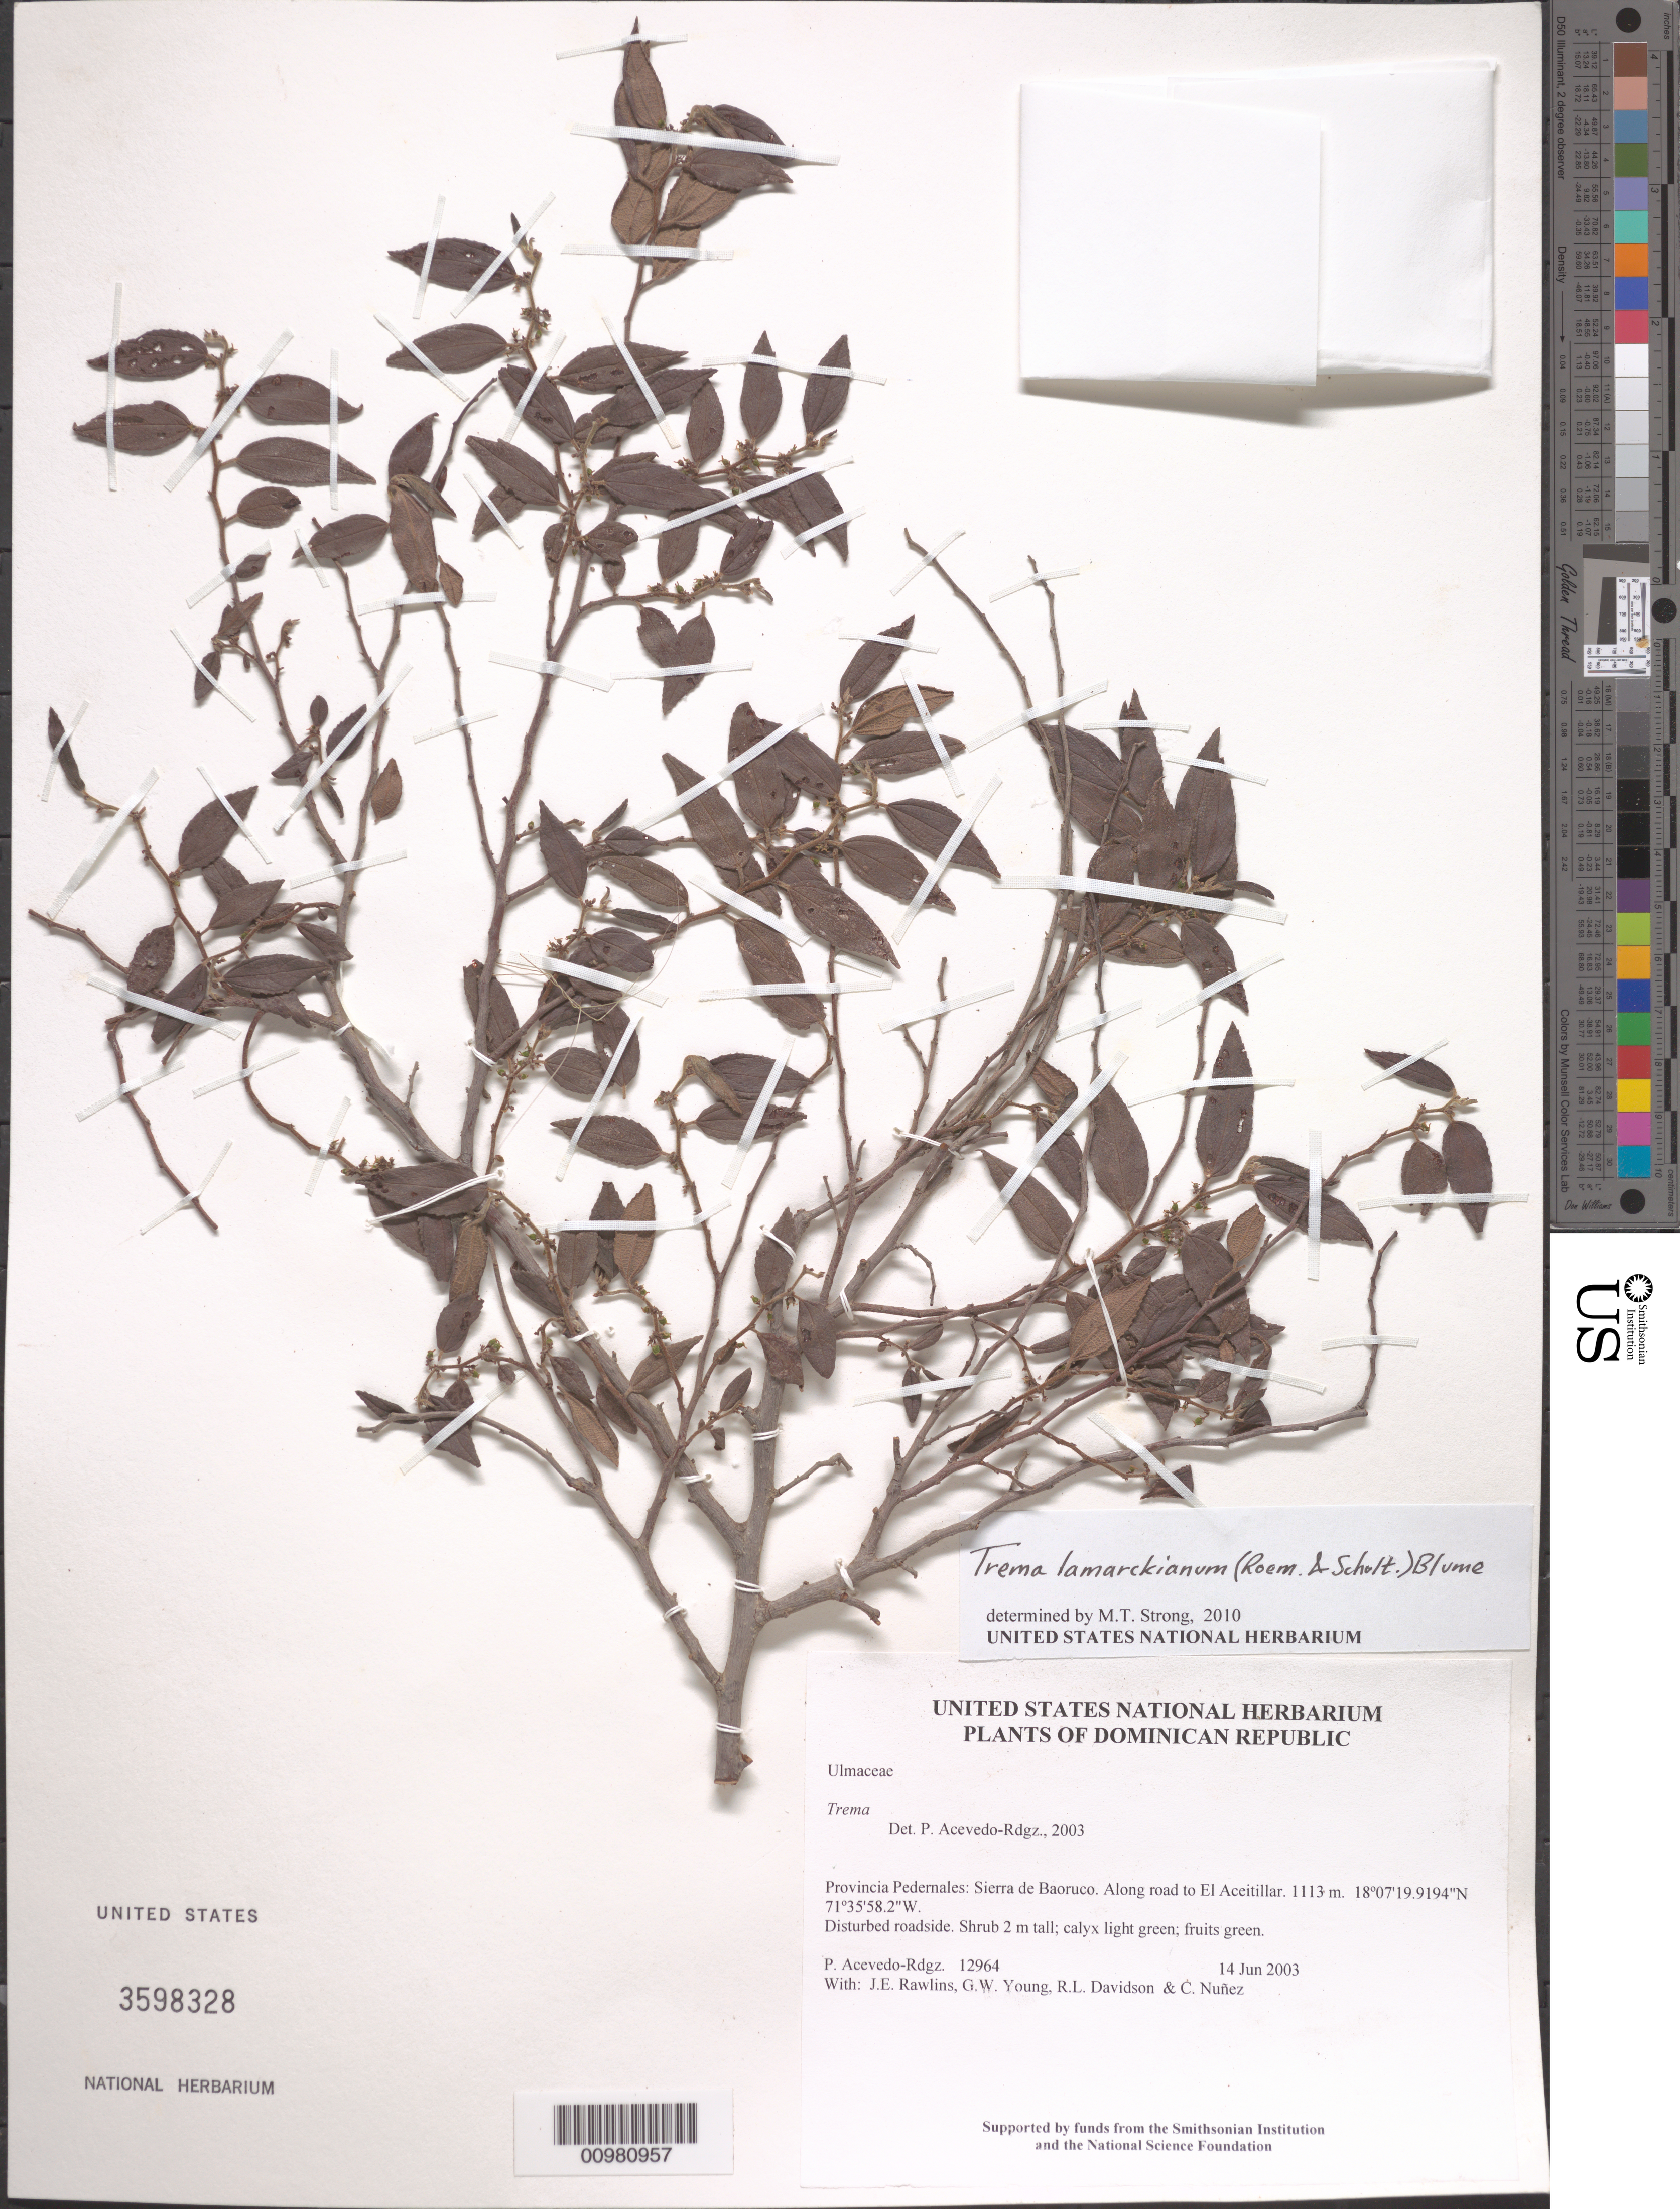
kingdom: Plantae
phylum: Tracheophyta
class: Magnoliopsida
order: Rosales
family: Cannabaceae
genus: Trema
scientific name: Trema lamarckianum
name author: (Schult.) Blume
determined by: Strong, M. T., (US), Smithsonian Institution - National Museum of Natural History (UNITED STATES)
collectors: P. Acevedo-Rodr., J. Rawlins, G. Young, R. Davidson & C. Nunez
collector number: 12964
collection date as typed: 14 Jun 2003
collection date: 2003-06-14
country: Dominican Republic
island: Hispaniola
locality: Provincia Pedernales: Sierra de Baoruco. Along road to El Aceitillar.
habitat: Disturbed roadside.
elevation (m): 1113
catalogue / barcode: US 3598328